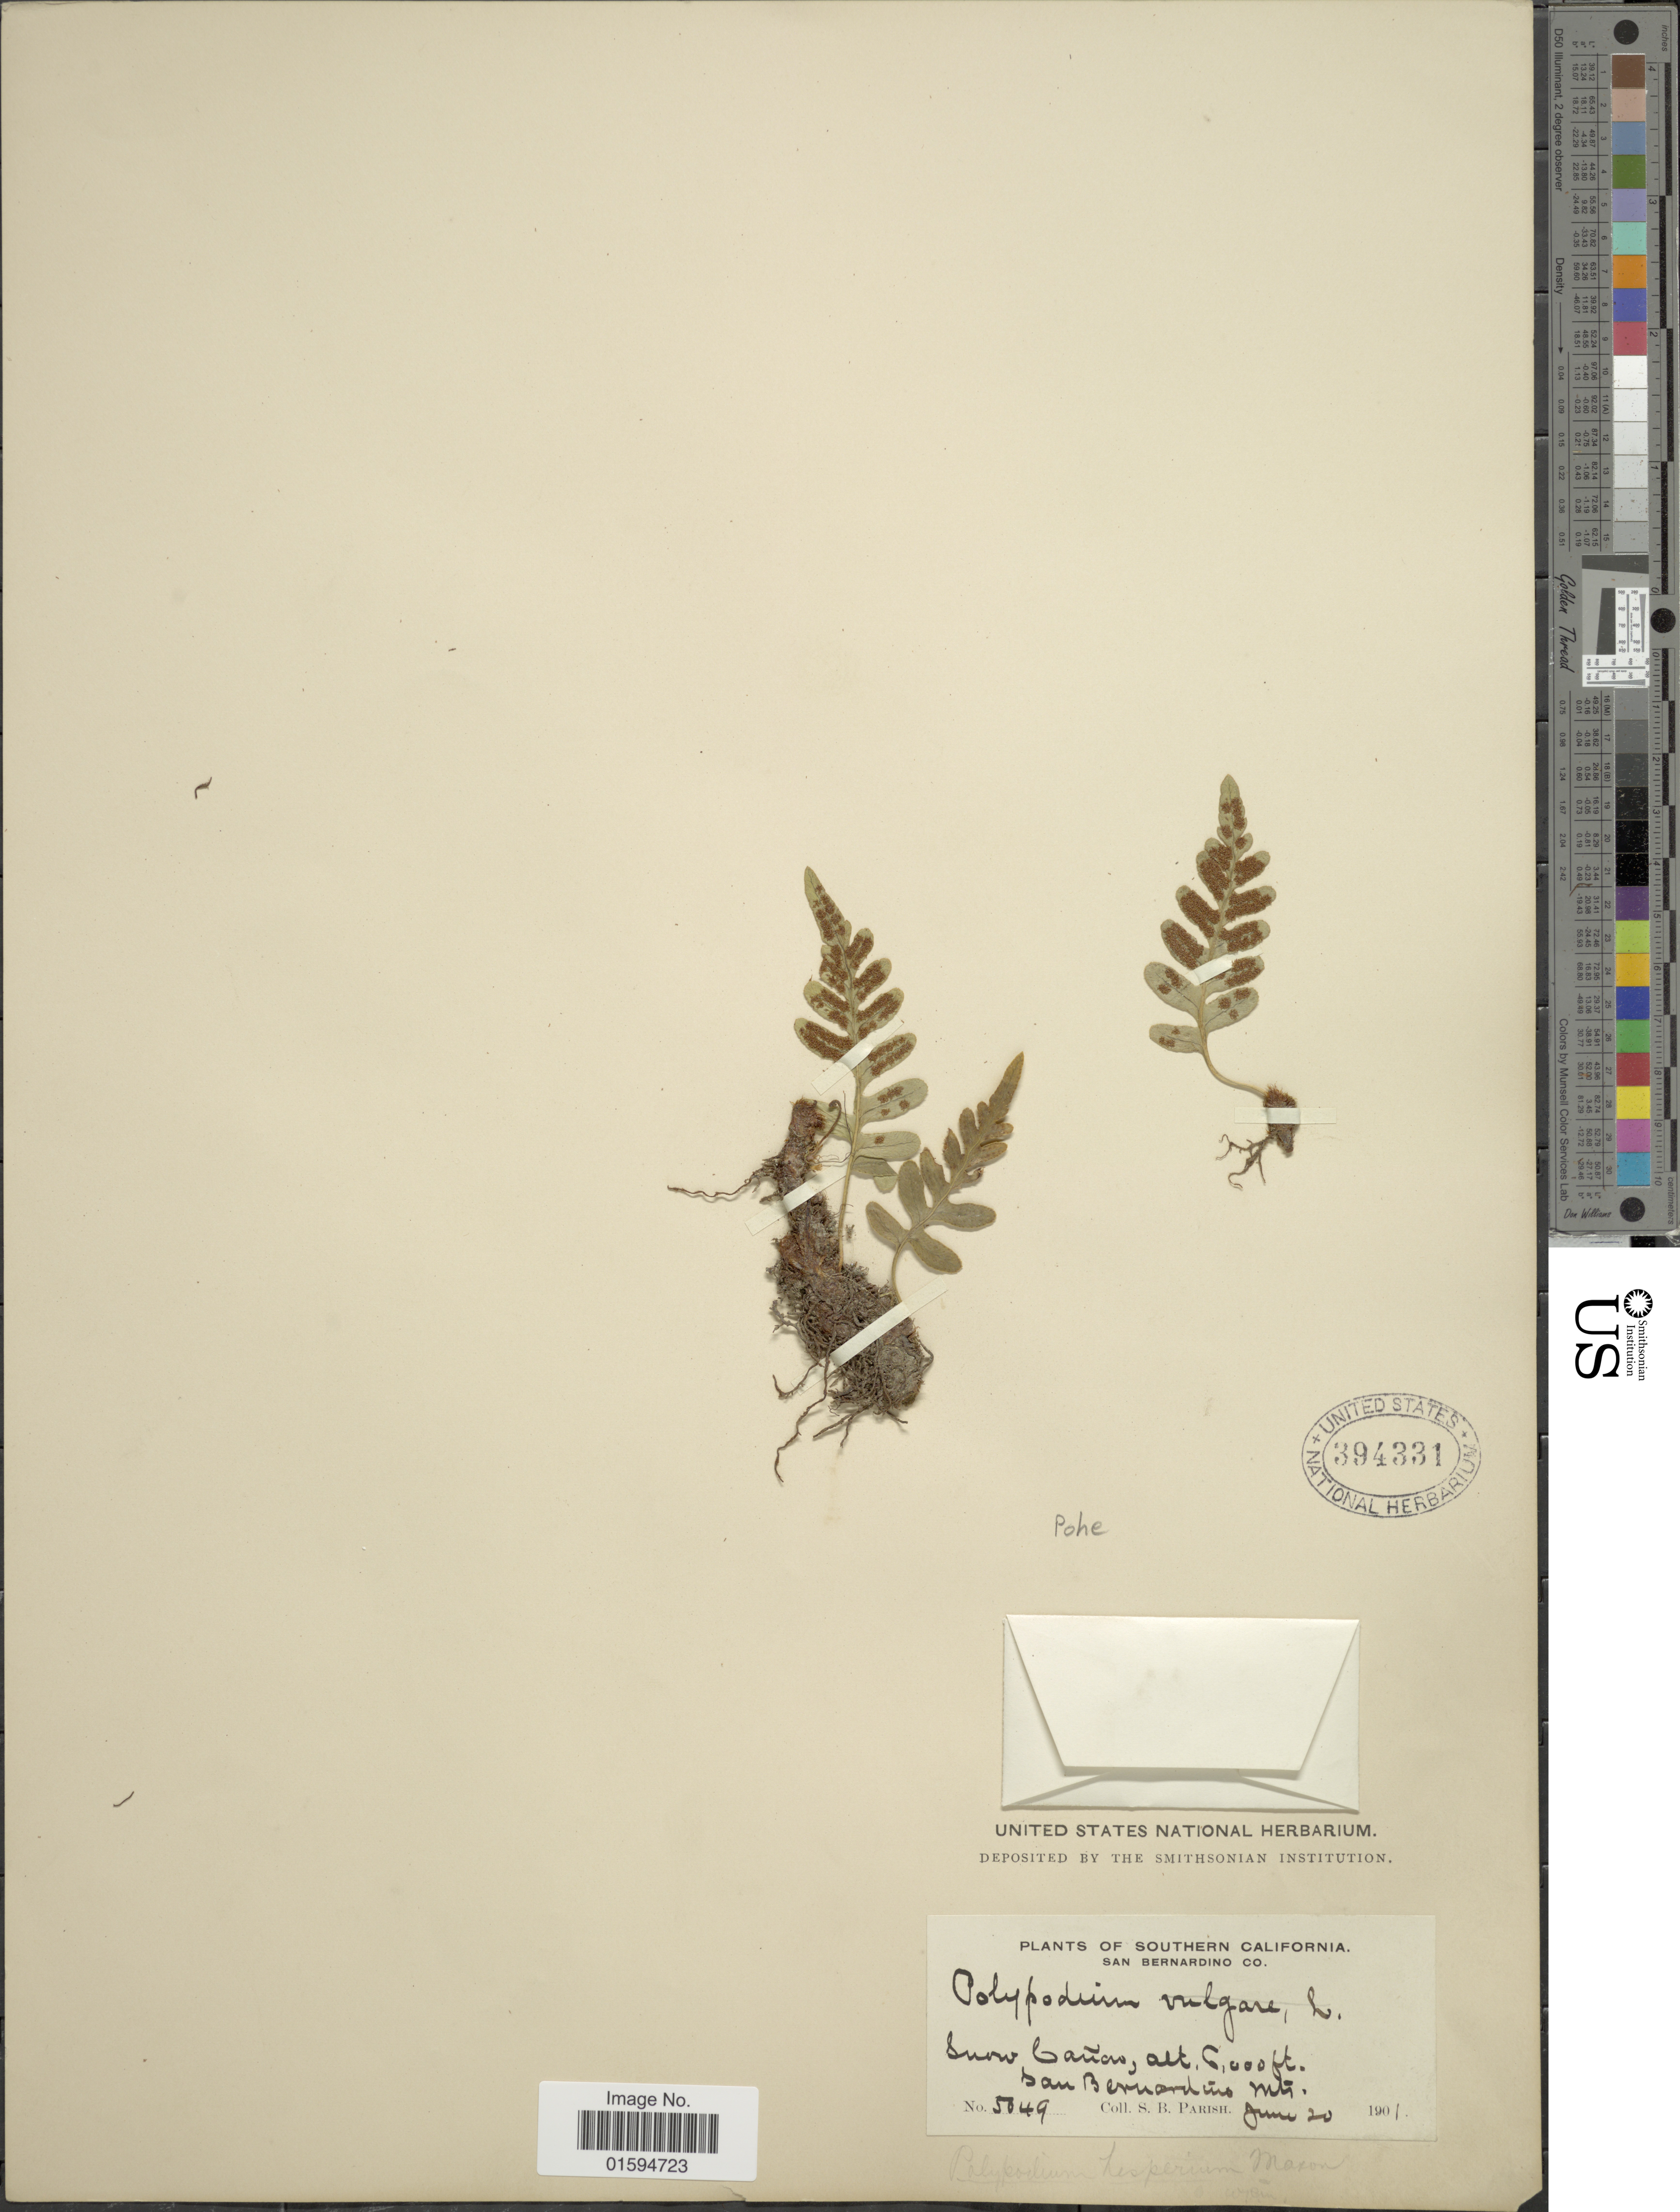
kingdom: Plantae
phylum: Tracheophyta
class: Polypodiopsida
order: Polypodiales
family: Polypodiaceae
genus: Polypodium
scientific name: Polypodium hesperium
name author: Maxon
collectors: S. B. Parish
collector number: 5049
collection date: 1901-06-20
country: United States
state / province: California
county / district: San Bernardino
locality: Southern California. Snow Cañon, San Bernardino Mts.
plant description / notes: Corrected "San Bernoudino Mts." to San Bernardino Mts. Filled county field.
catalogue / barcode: US 394331